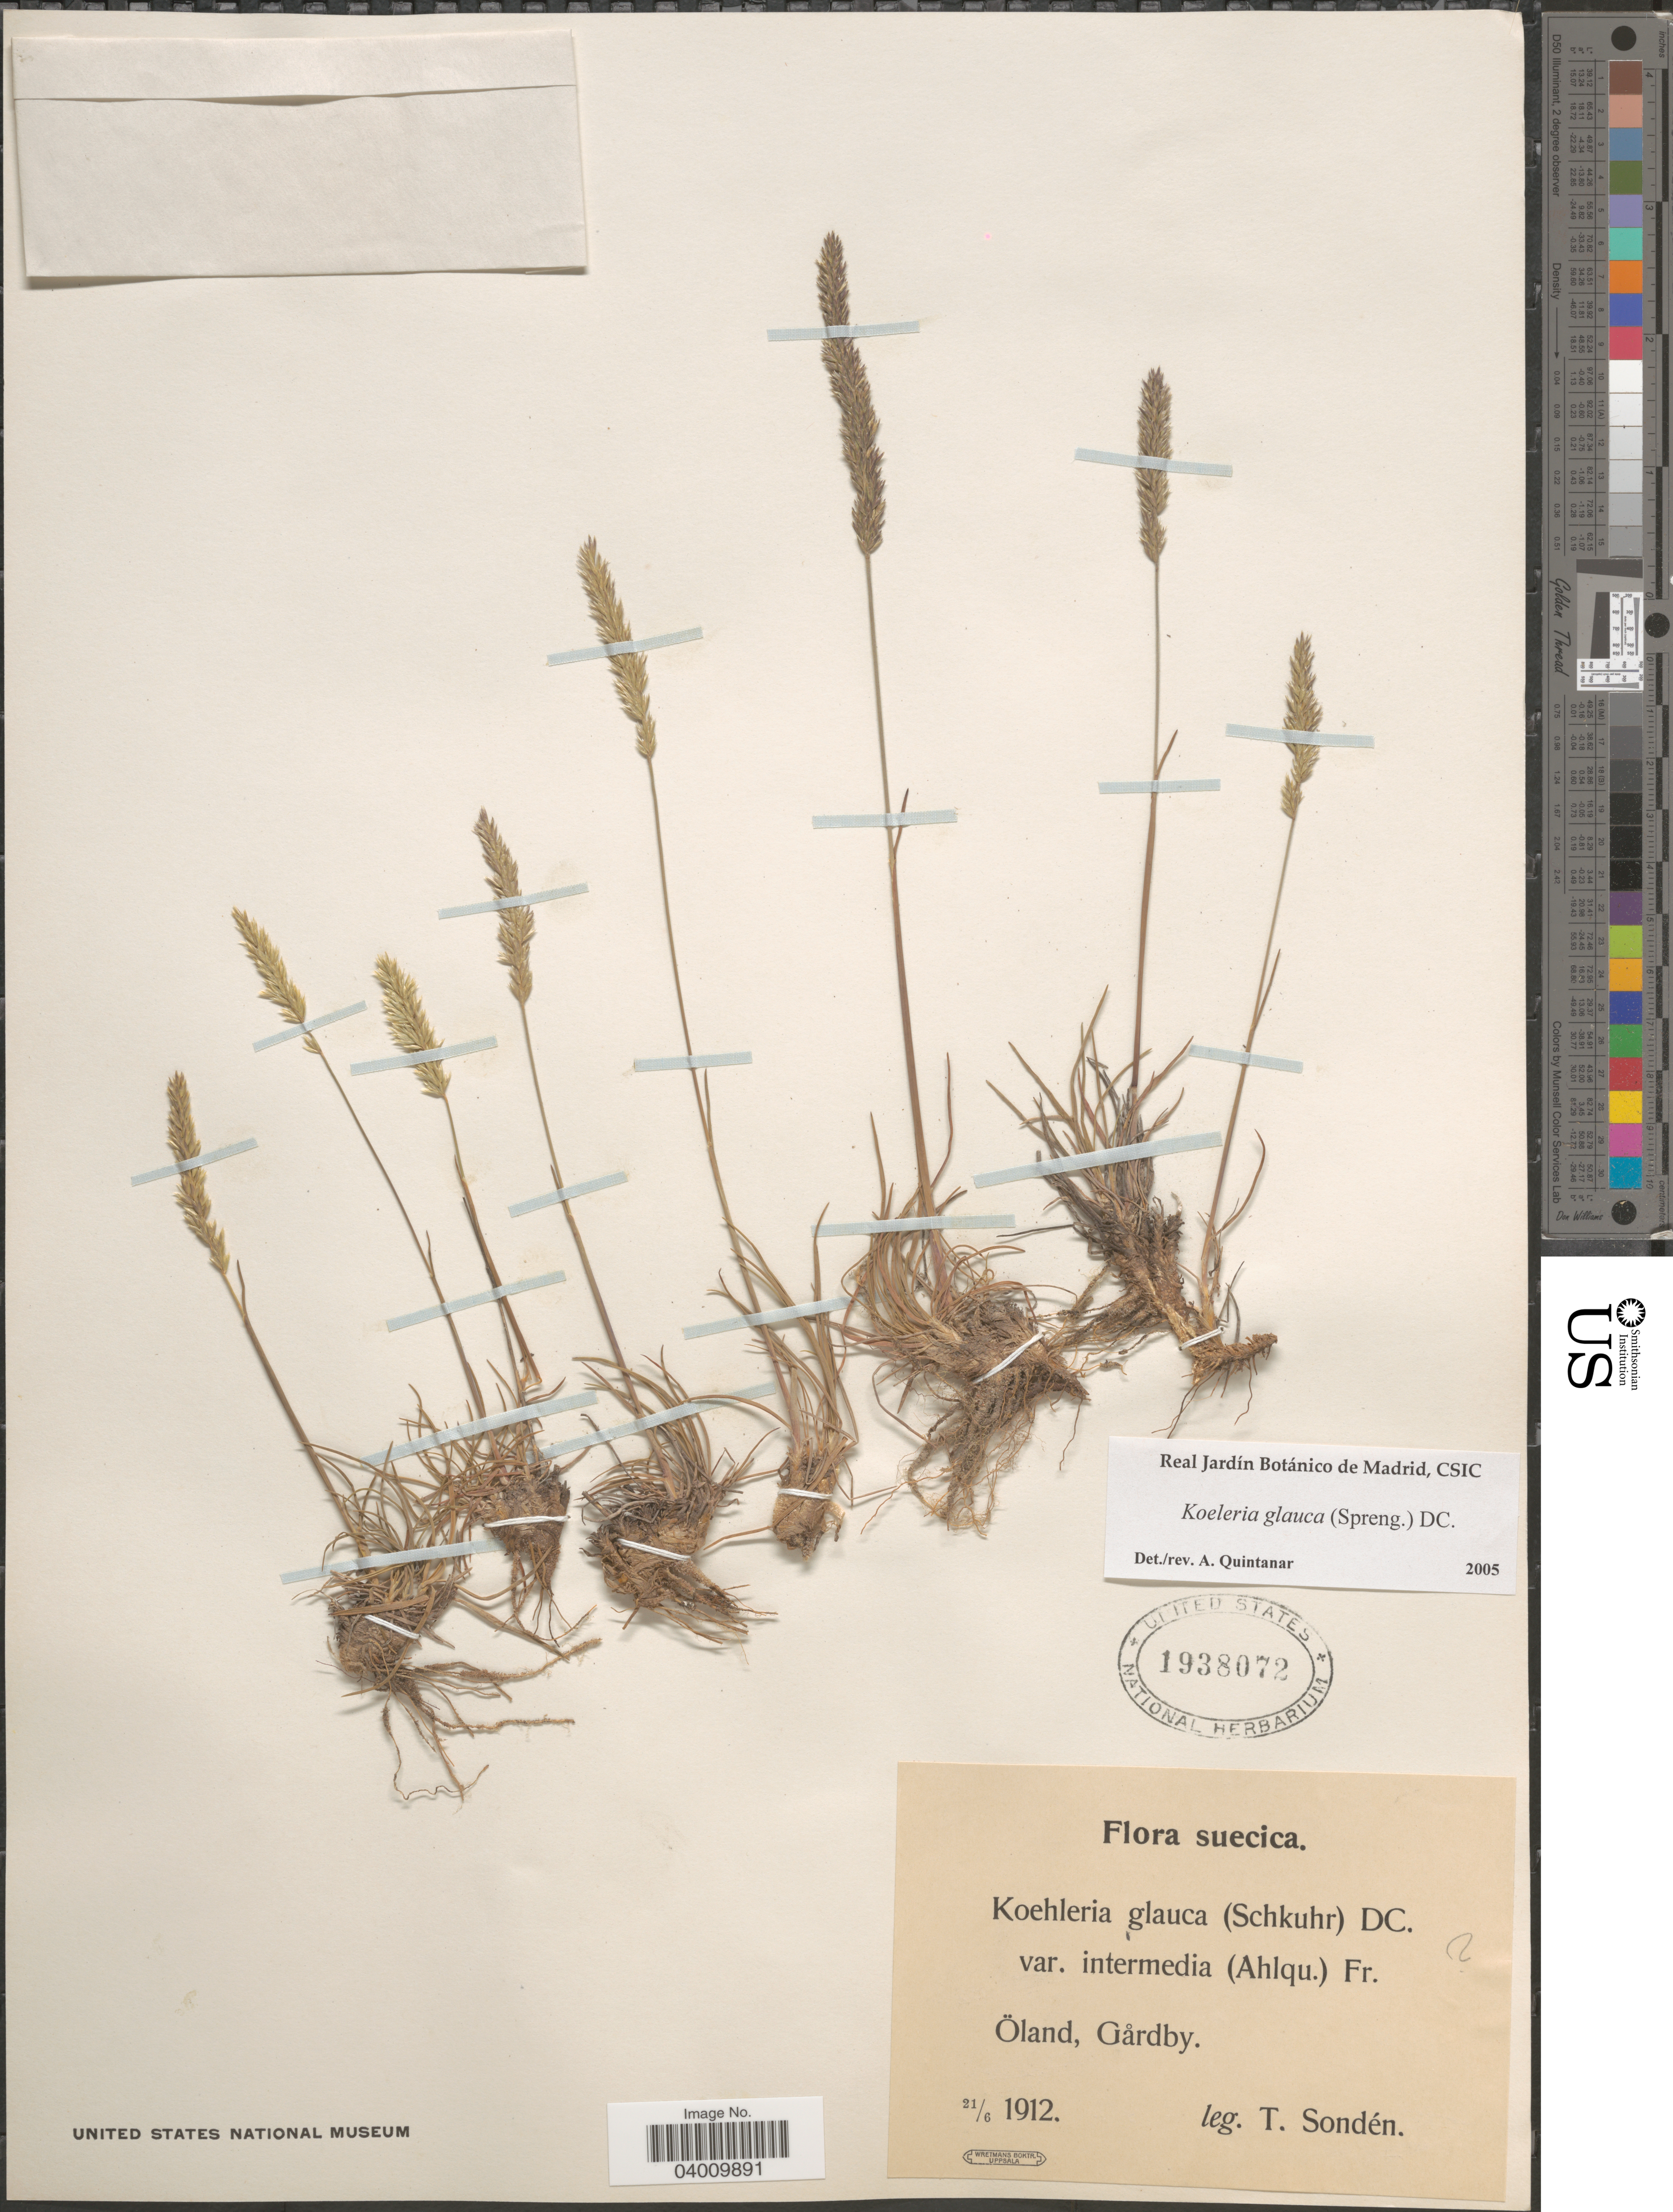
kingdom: Plantae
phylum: Tracheophyta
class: Liliopsida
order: Poales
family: Poaceae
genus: Koeleria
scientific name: Koeleria glauca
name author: (Spreng.) DC.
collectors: T. Sondén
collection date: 1912-06-21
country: Sweden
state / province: Kalmar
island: Oland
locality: Suecica. Öland, Gårdby.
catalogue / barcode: US 1938072